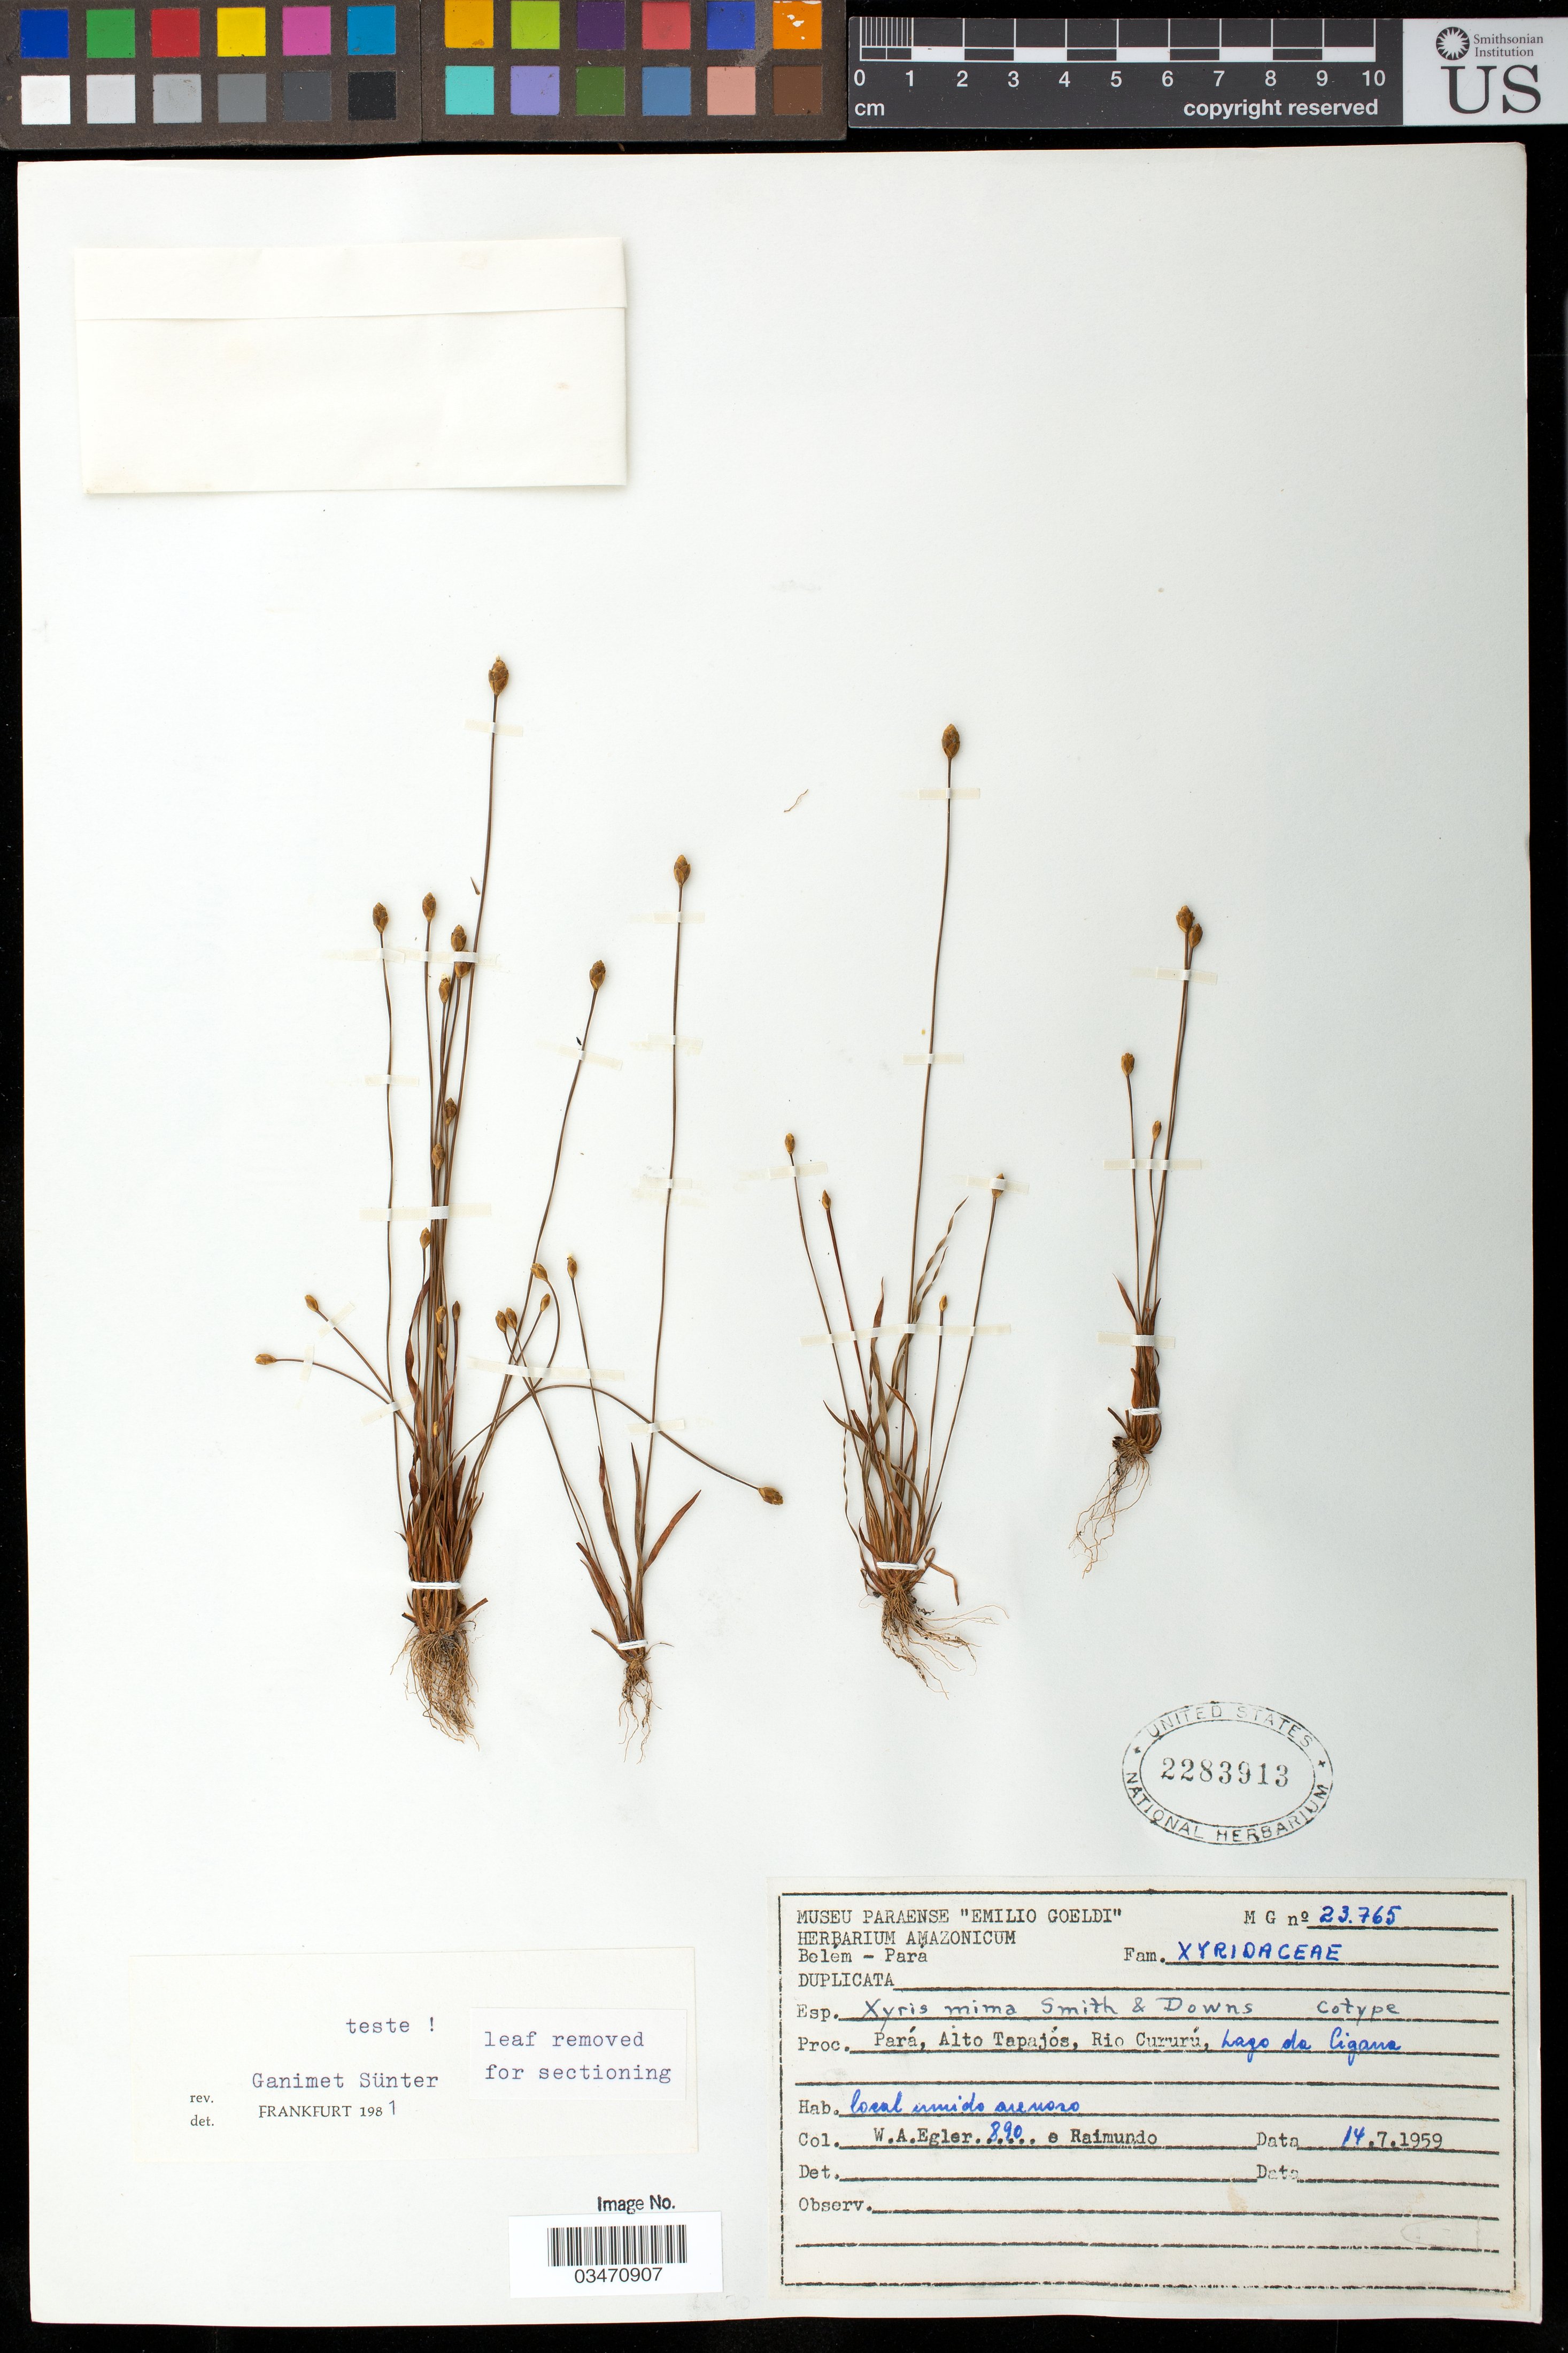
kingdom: Plantae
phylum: Tracheophyta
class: Liliopsida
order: Poales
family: Xyridaceae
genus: Xyris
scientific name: Xyris mima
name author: L.B. Sm. & Downs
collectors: W. A. Egler & -. Raimundo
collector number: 890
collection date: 1959-07-14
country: Brazil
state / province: Pará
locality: Alto Tapajós, Rio Cururu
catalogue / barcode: US 2283913